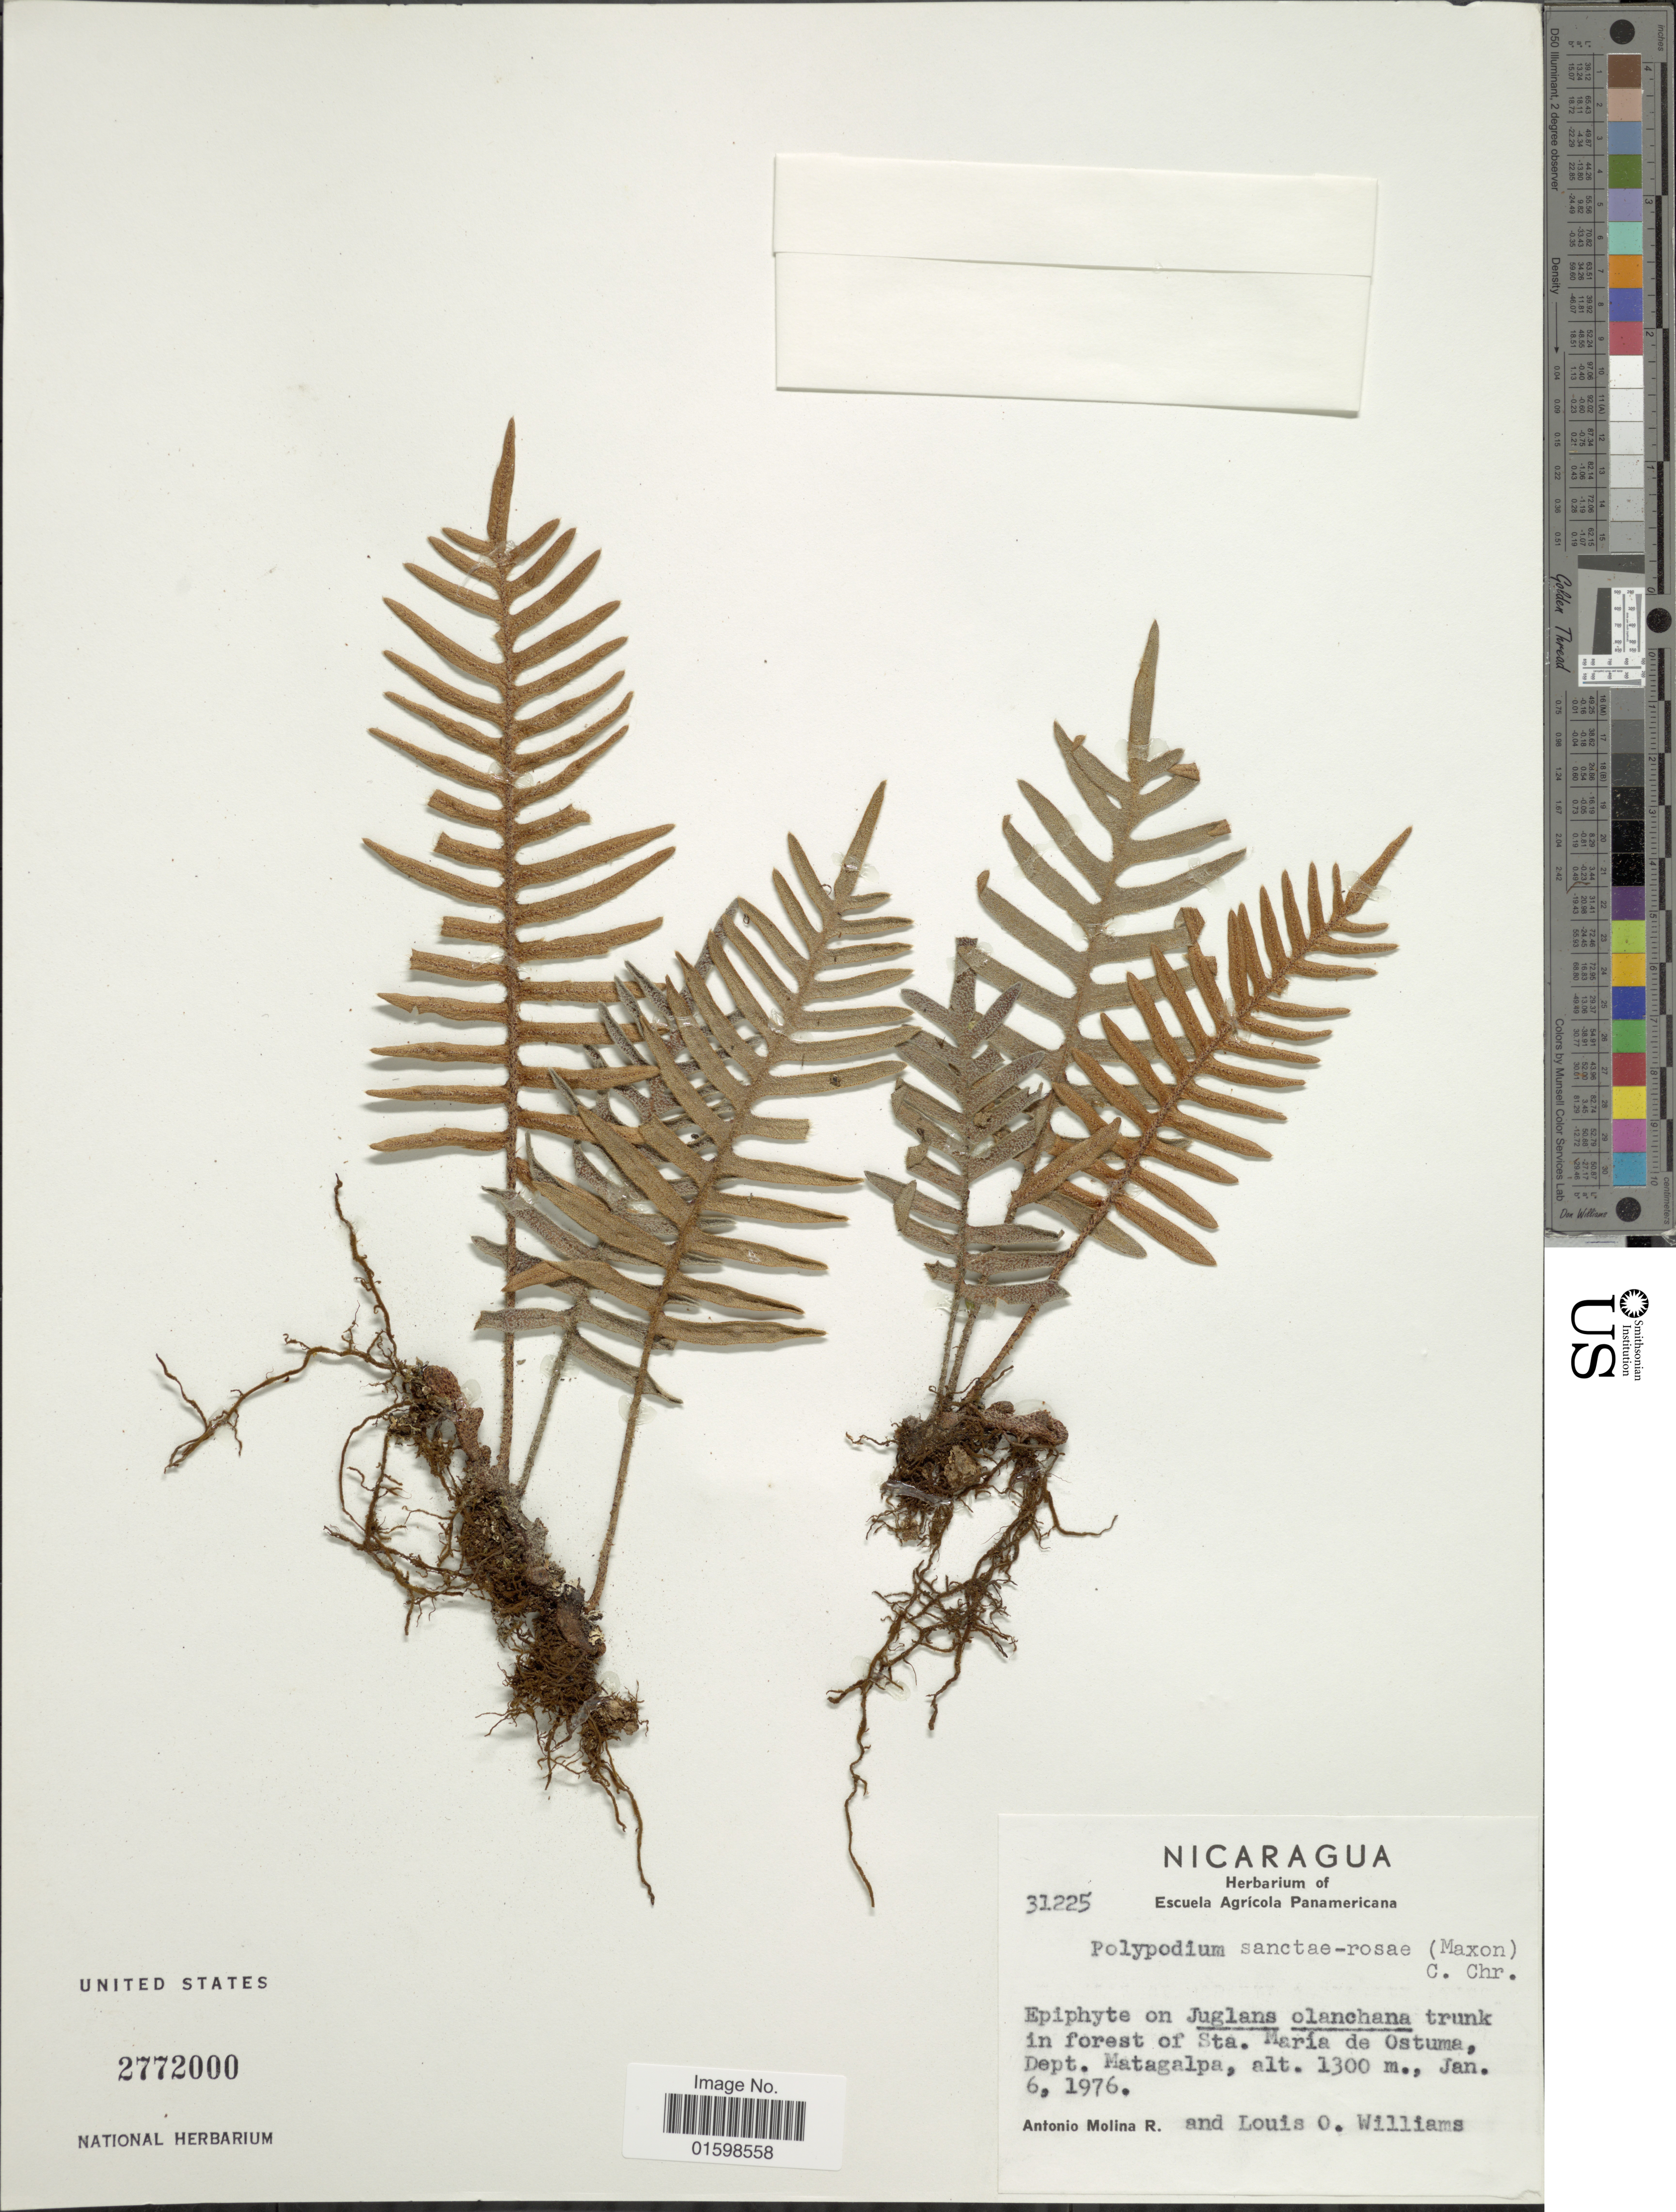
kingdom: Plantae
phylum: Tracheophyta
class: Polypodiopsida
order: Polypodiales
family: Polypodiaceae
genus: Pleopeltis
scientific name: Pleopeltis sanctae-rosae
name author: (Maxon) A.R. Sm. & Tejero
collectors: A. Molina R. & L. O. Williams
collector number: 31225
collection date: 1976-01-06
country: Nicaragua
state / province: Matagalpa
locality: In forest of Sta. María de Ostuma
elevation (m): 1300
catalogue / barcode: US 2772000